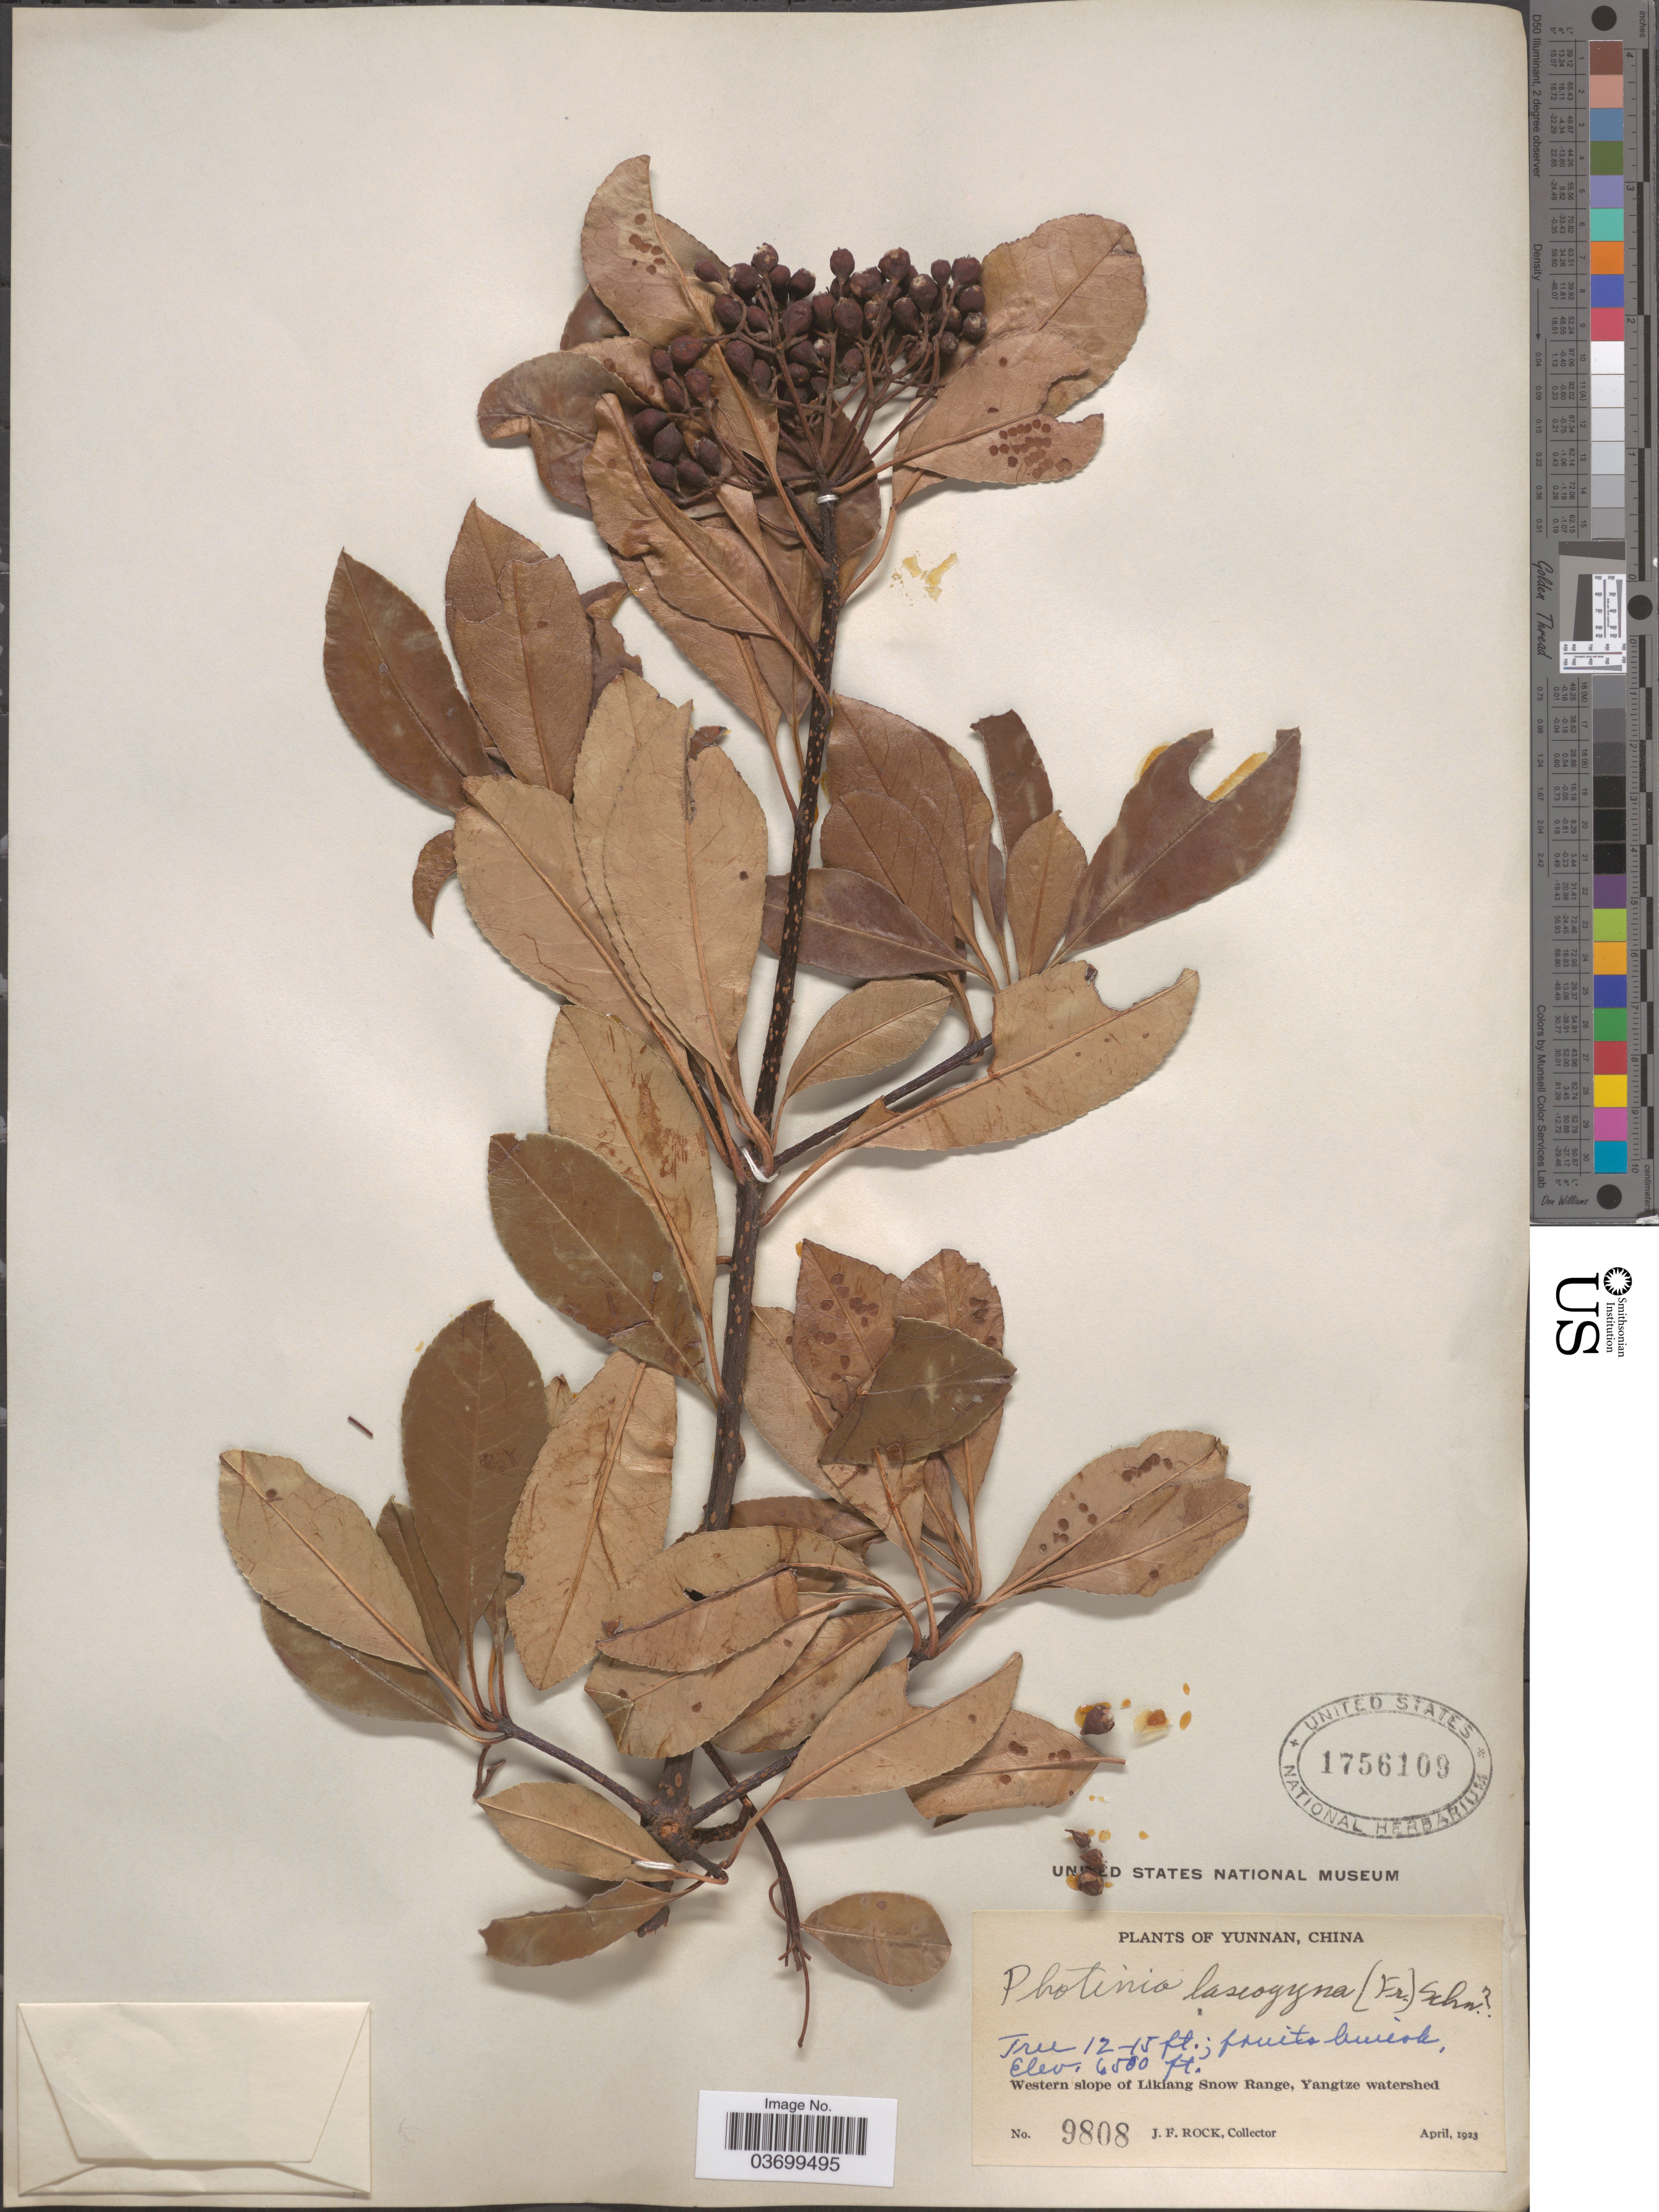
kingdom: Plantae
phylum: Tracheophyta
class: Magnoliopsida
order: Rosales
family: Rosaceae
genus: Photinia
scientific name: Photinia lasiogyna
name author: (Franch.) C.K. Schneid.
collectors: J. Rock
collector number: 9808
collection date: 1923-04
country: China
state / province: Yunnan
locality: Western slope of Likiang Snow Range, Yangtze watershed.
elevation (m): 1981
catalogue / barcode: US 1756109